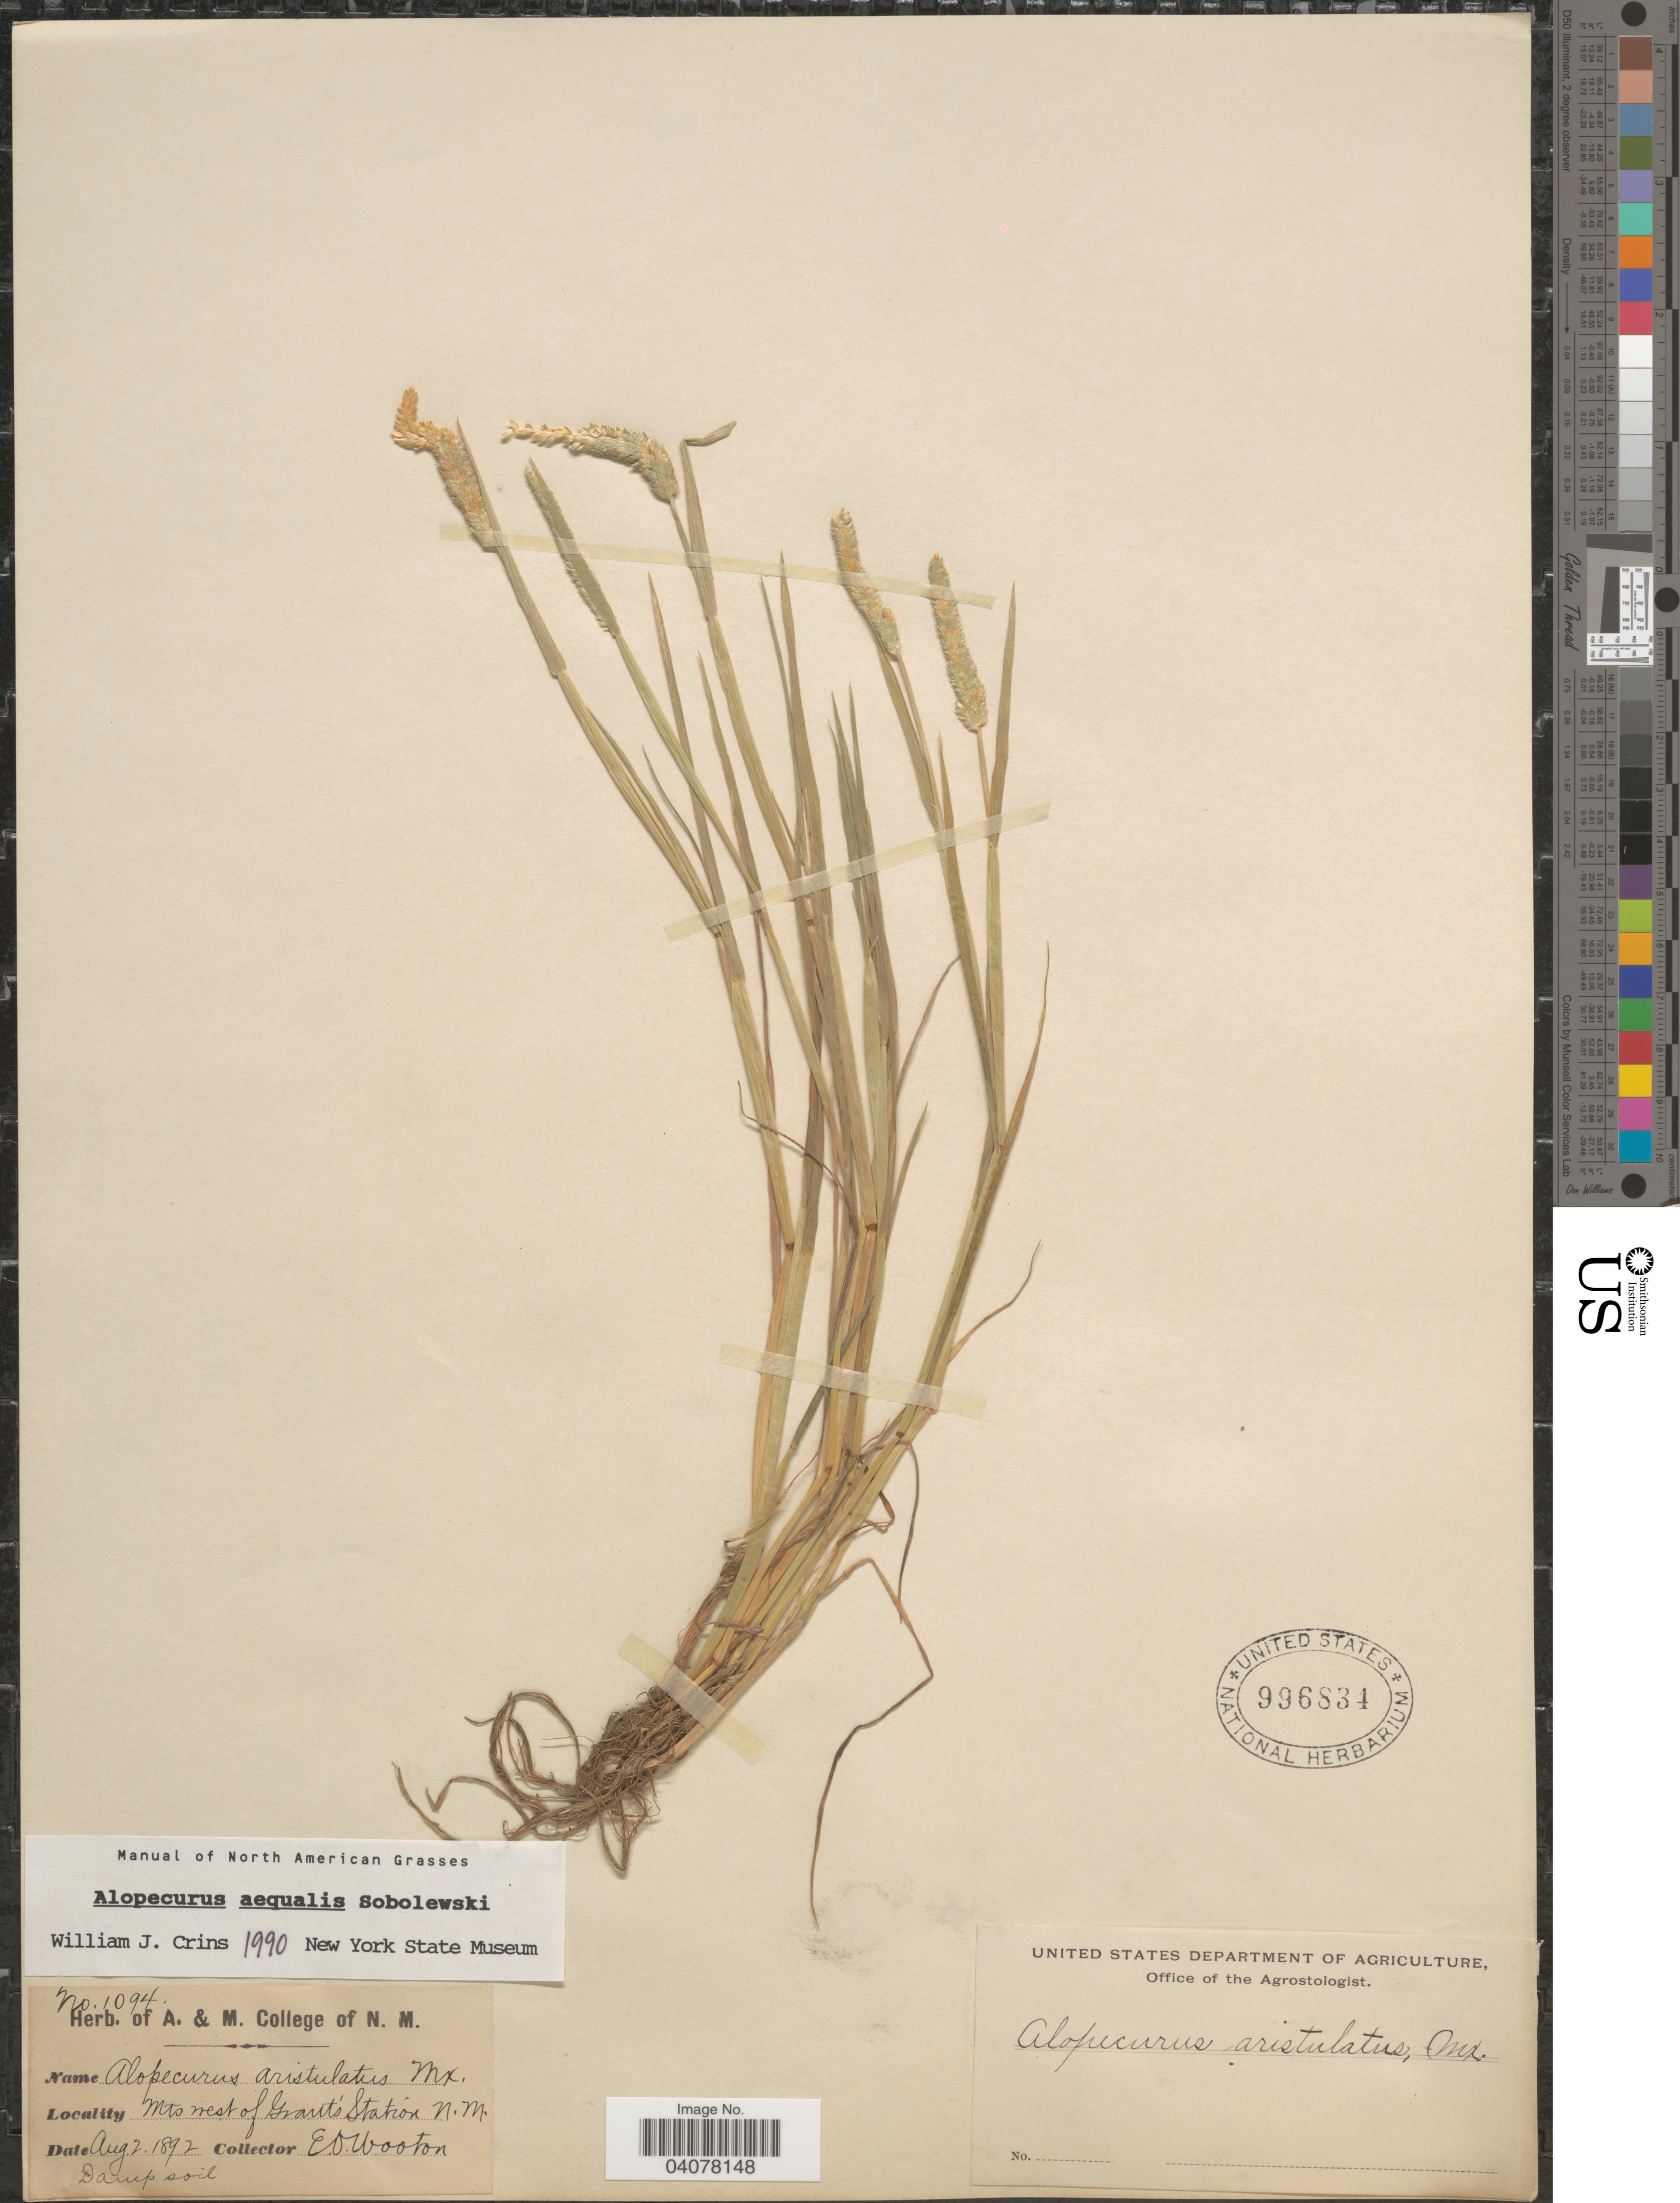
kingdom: Plantae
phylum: Tracheophyta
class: Liliopsida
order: Poales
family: Poaceae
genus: Alopecurus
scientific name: Alopecurus aequalis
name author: Sobol.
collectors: E. O. Wooton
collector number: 1094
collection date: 1892-08-02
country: United States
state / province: New Mexico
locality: Mts west of Grant's Station.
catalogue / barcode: US 996834